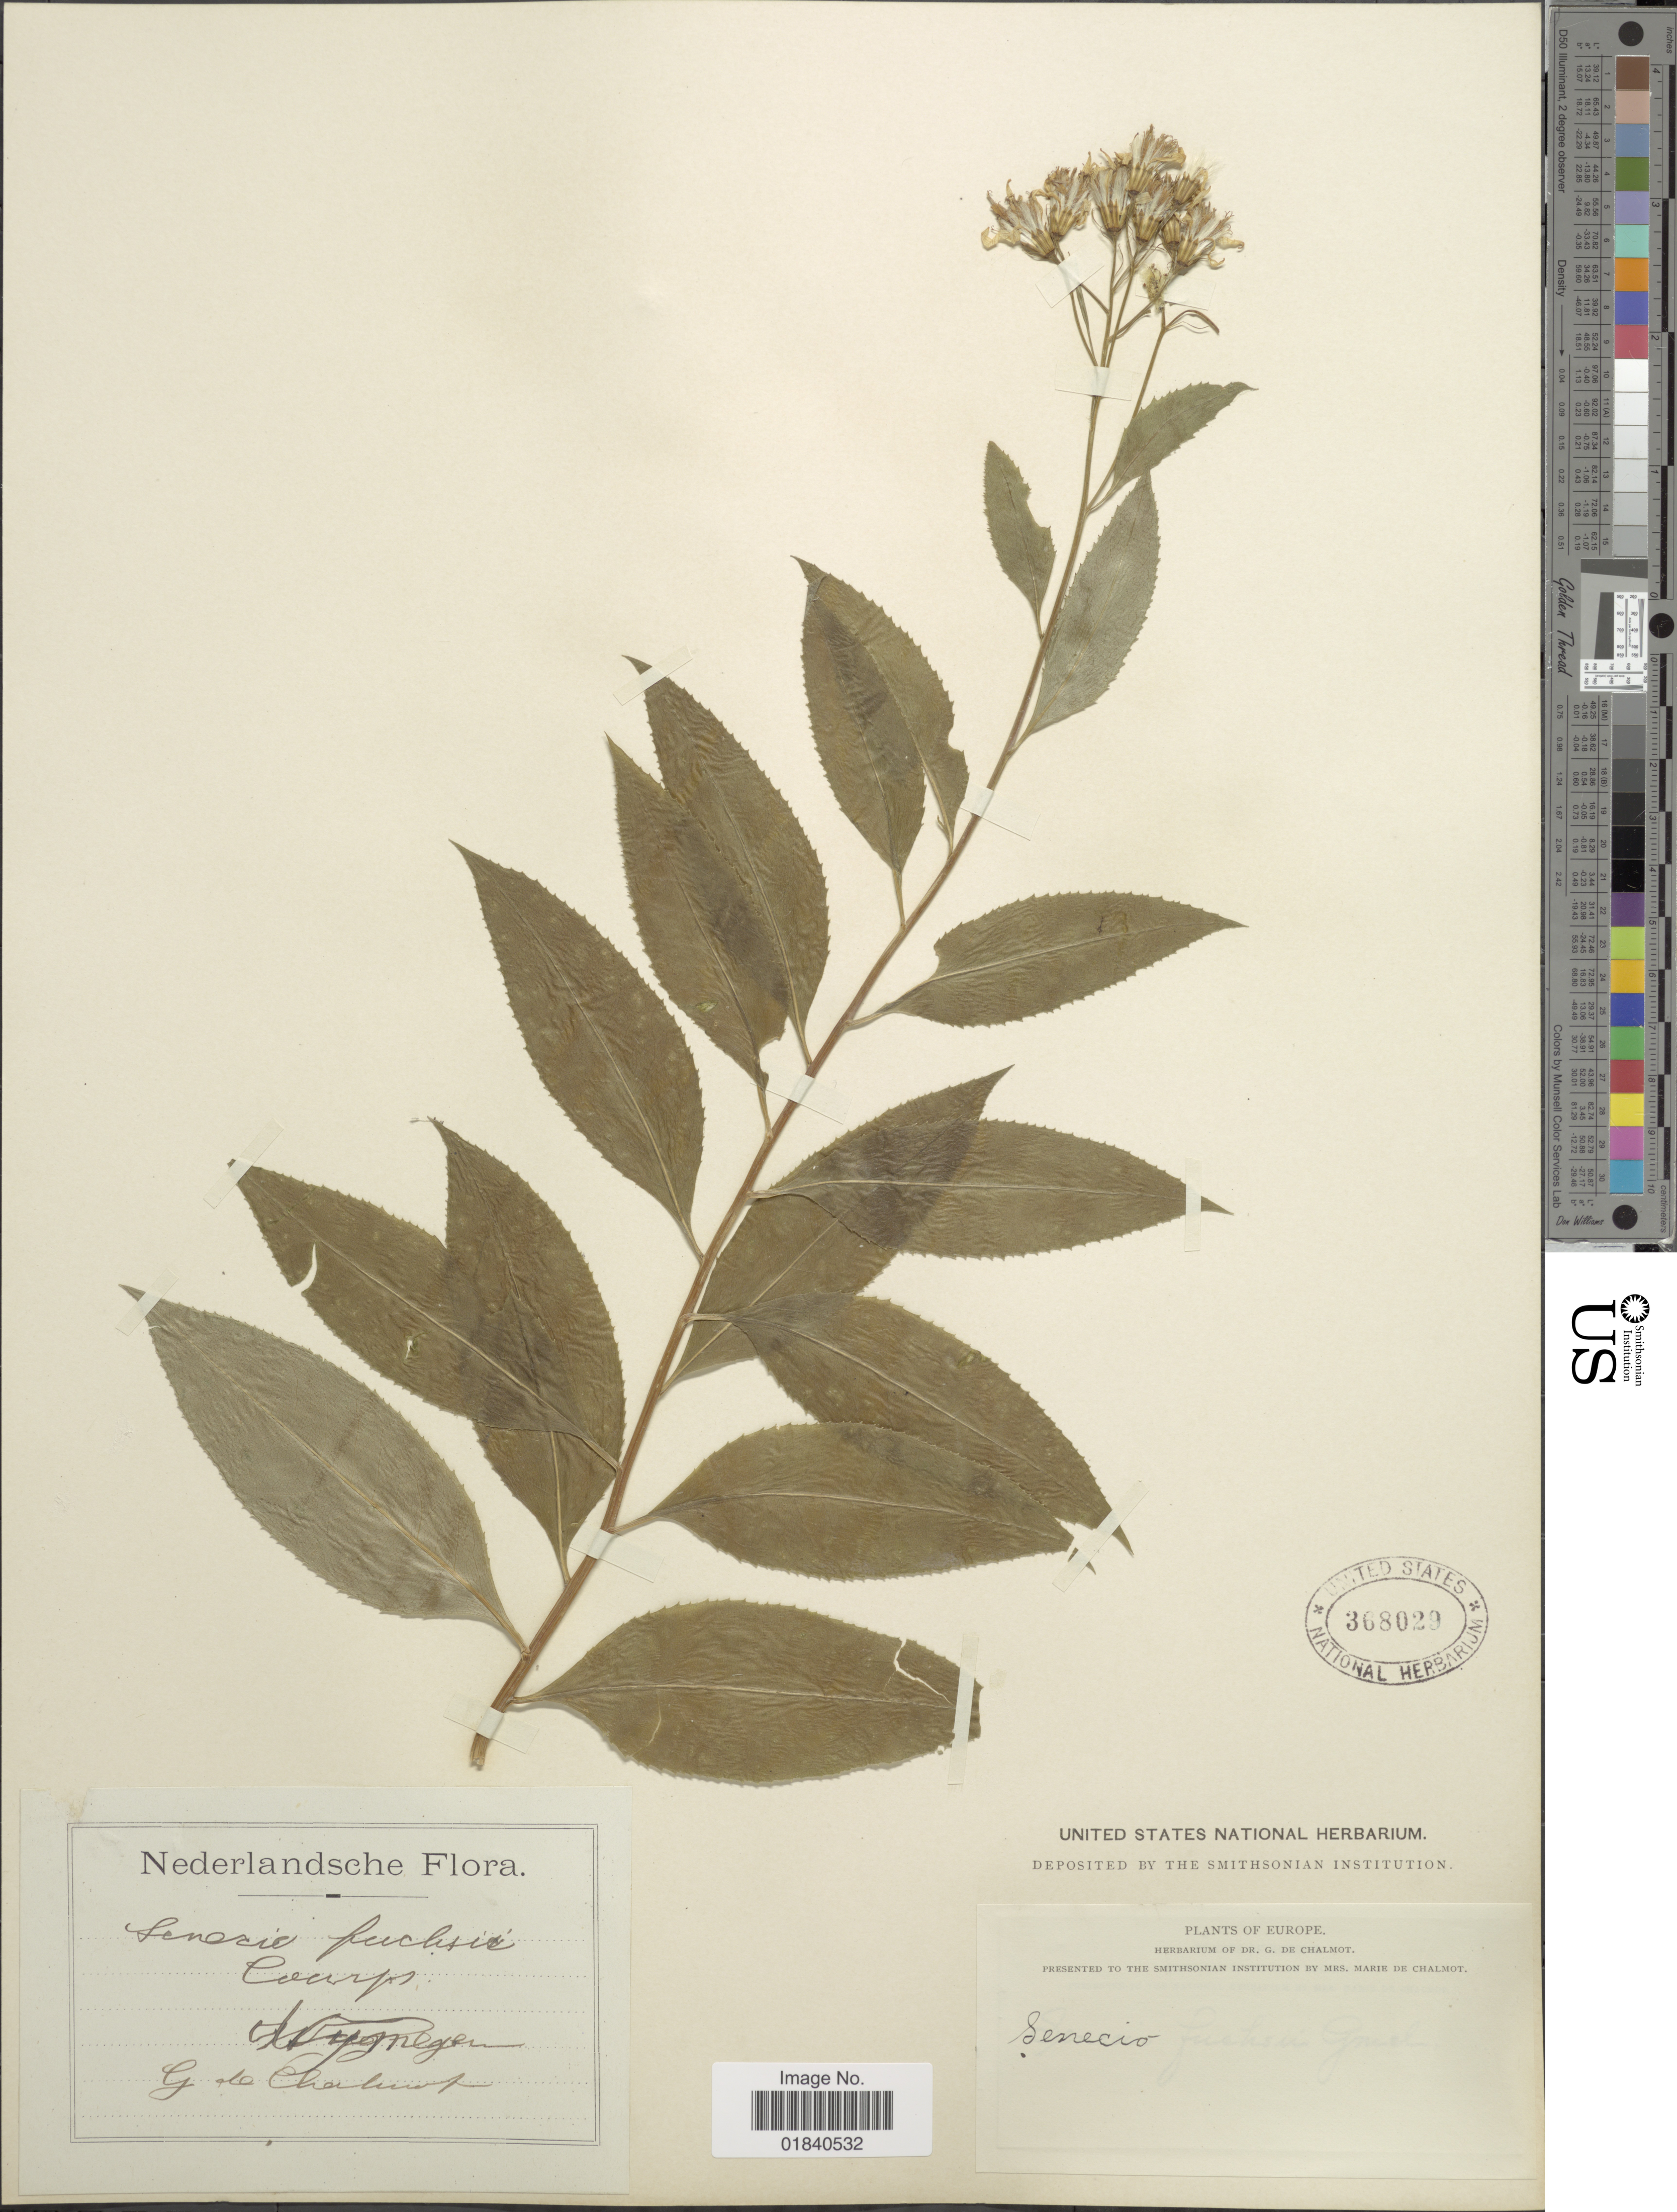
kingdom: Plantae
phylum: Tracheophyta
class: Magnoliopsida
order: Asterales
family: Asteraceae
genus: Senecio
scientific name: Senecio ovatus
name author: (G. Gaertn. et al.) Willd.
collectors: G. de Chalmot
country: Netherlands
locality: Wageningen.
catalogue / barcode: US 368029